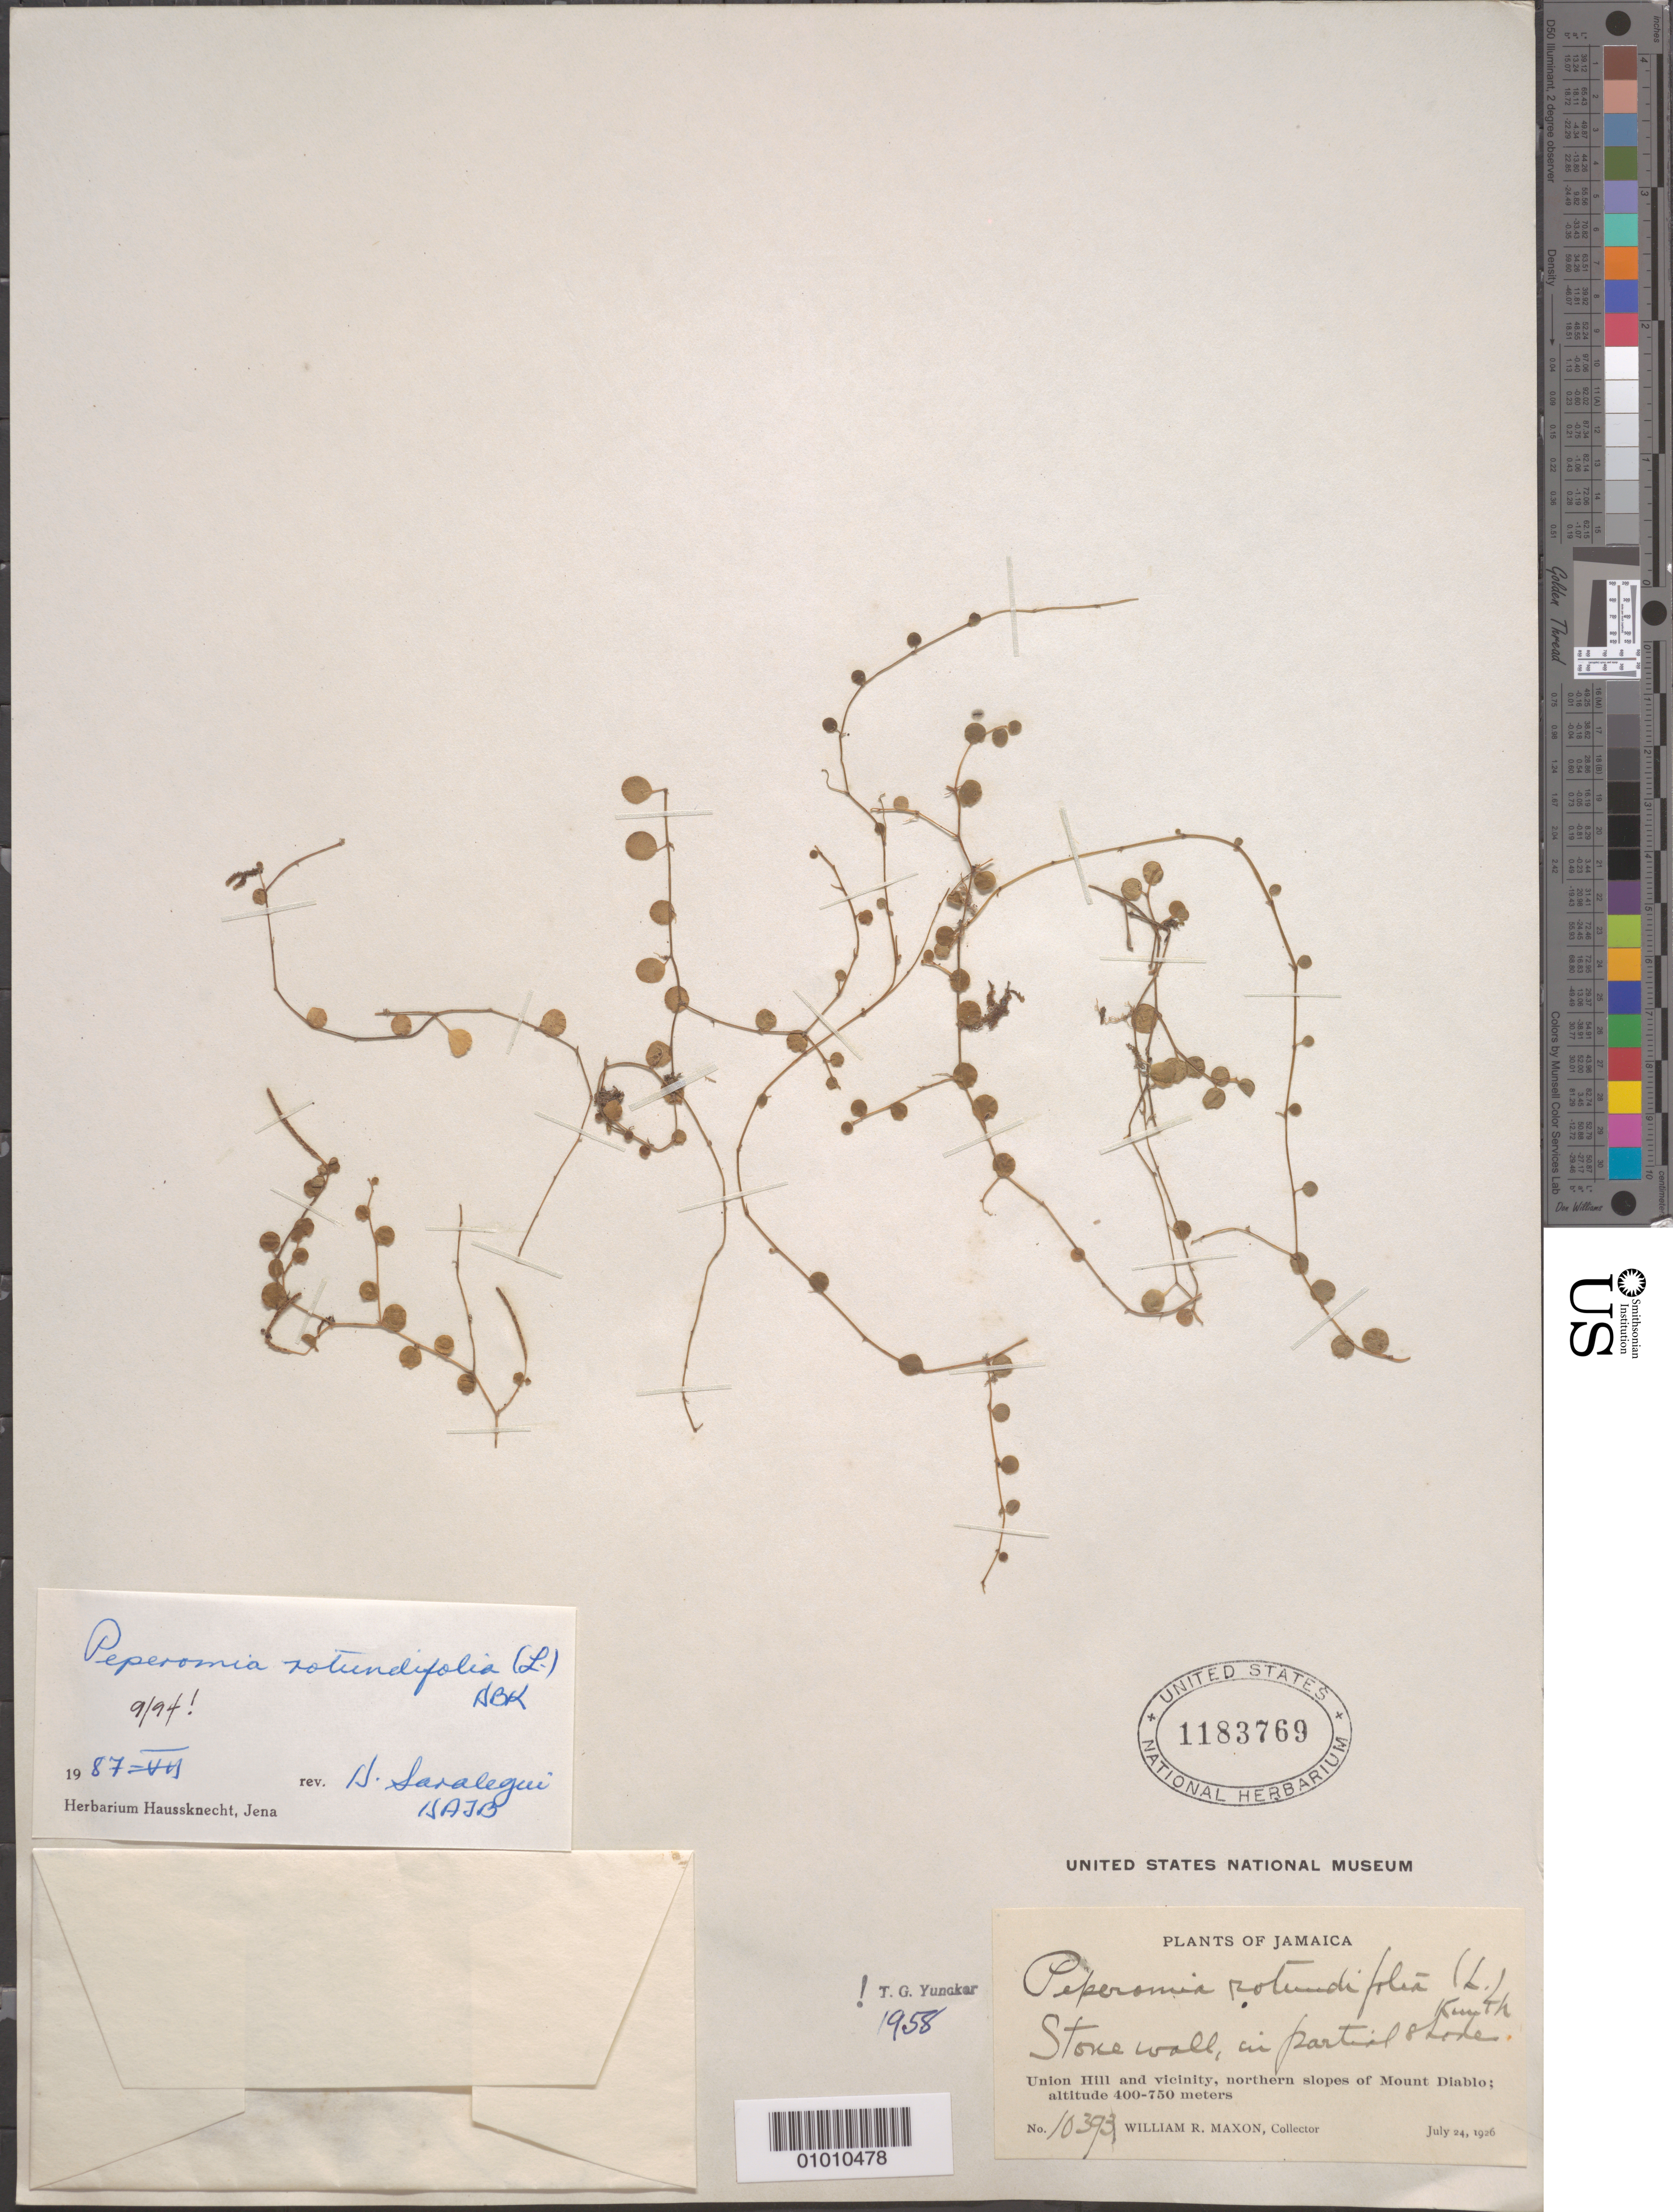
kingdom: Plantae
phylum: Tracheophyta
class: Magnoliopsida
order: Piperales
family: Piperaceae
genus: Peperomia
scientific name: Peperomia rotundifolia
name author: (L.) Kunth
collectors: W. R. Maxon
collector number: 10393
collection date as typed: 24 Jul 1926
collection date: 1926-07-24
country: Jamaica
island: Jamaica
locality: Stone wall, in partial shade. Union Hill and vicinity, northern slopes of Mount Diablo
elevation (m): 400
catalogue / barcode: US 1183769